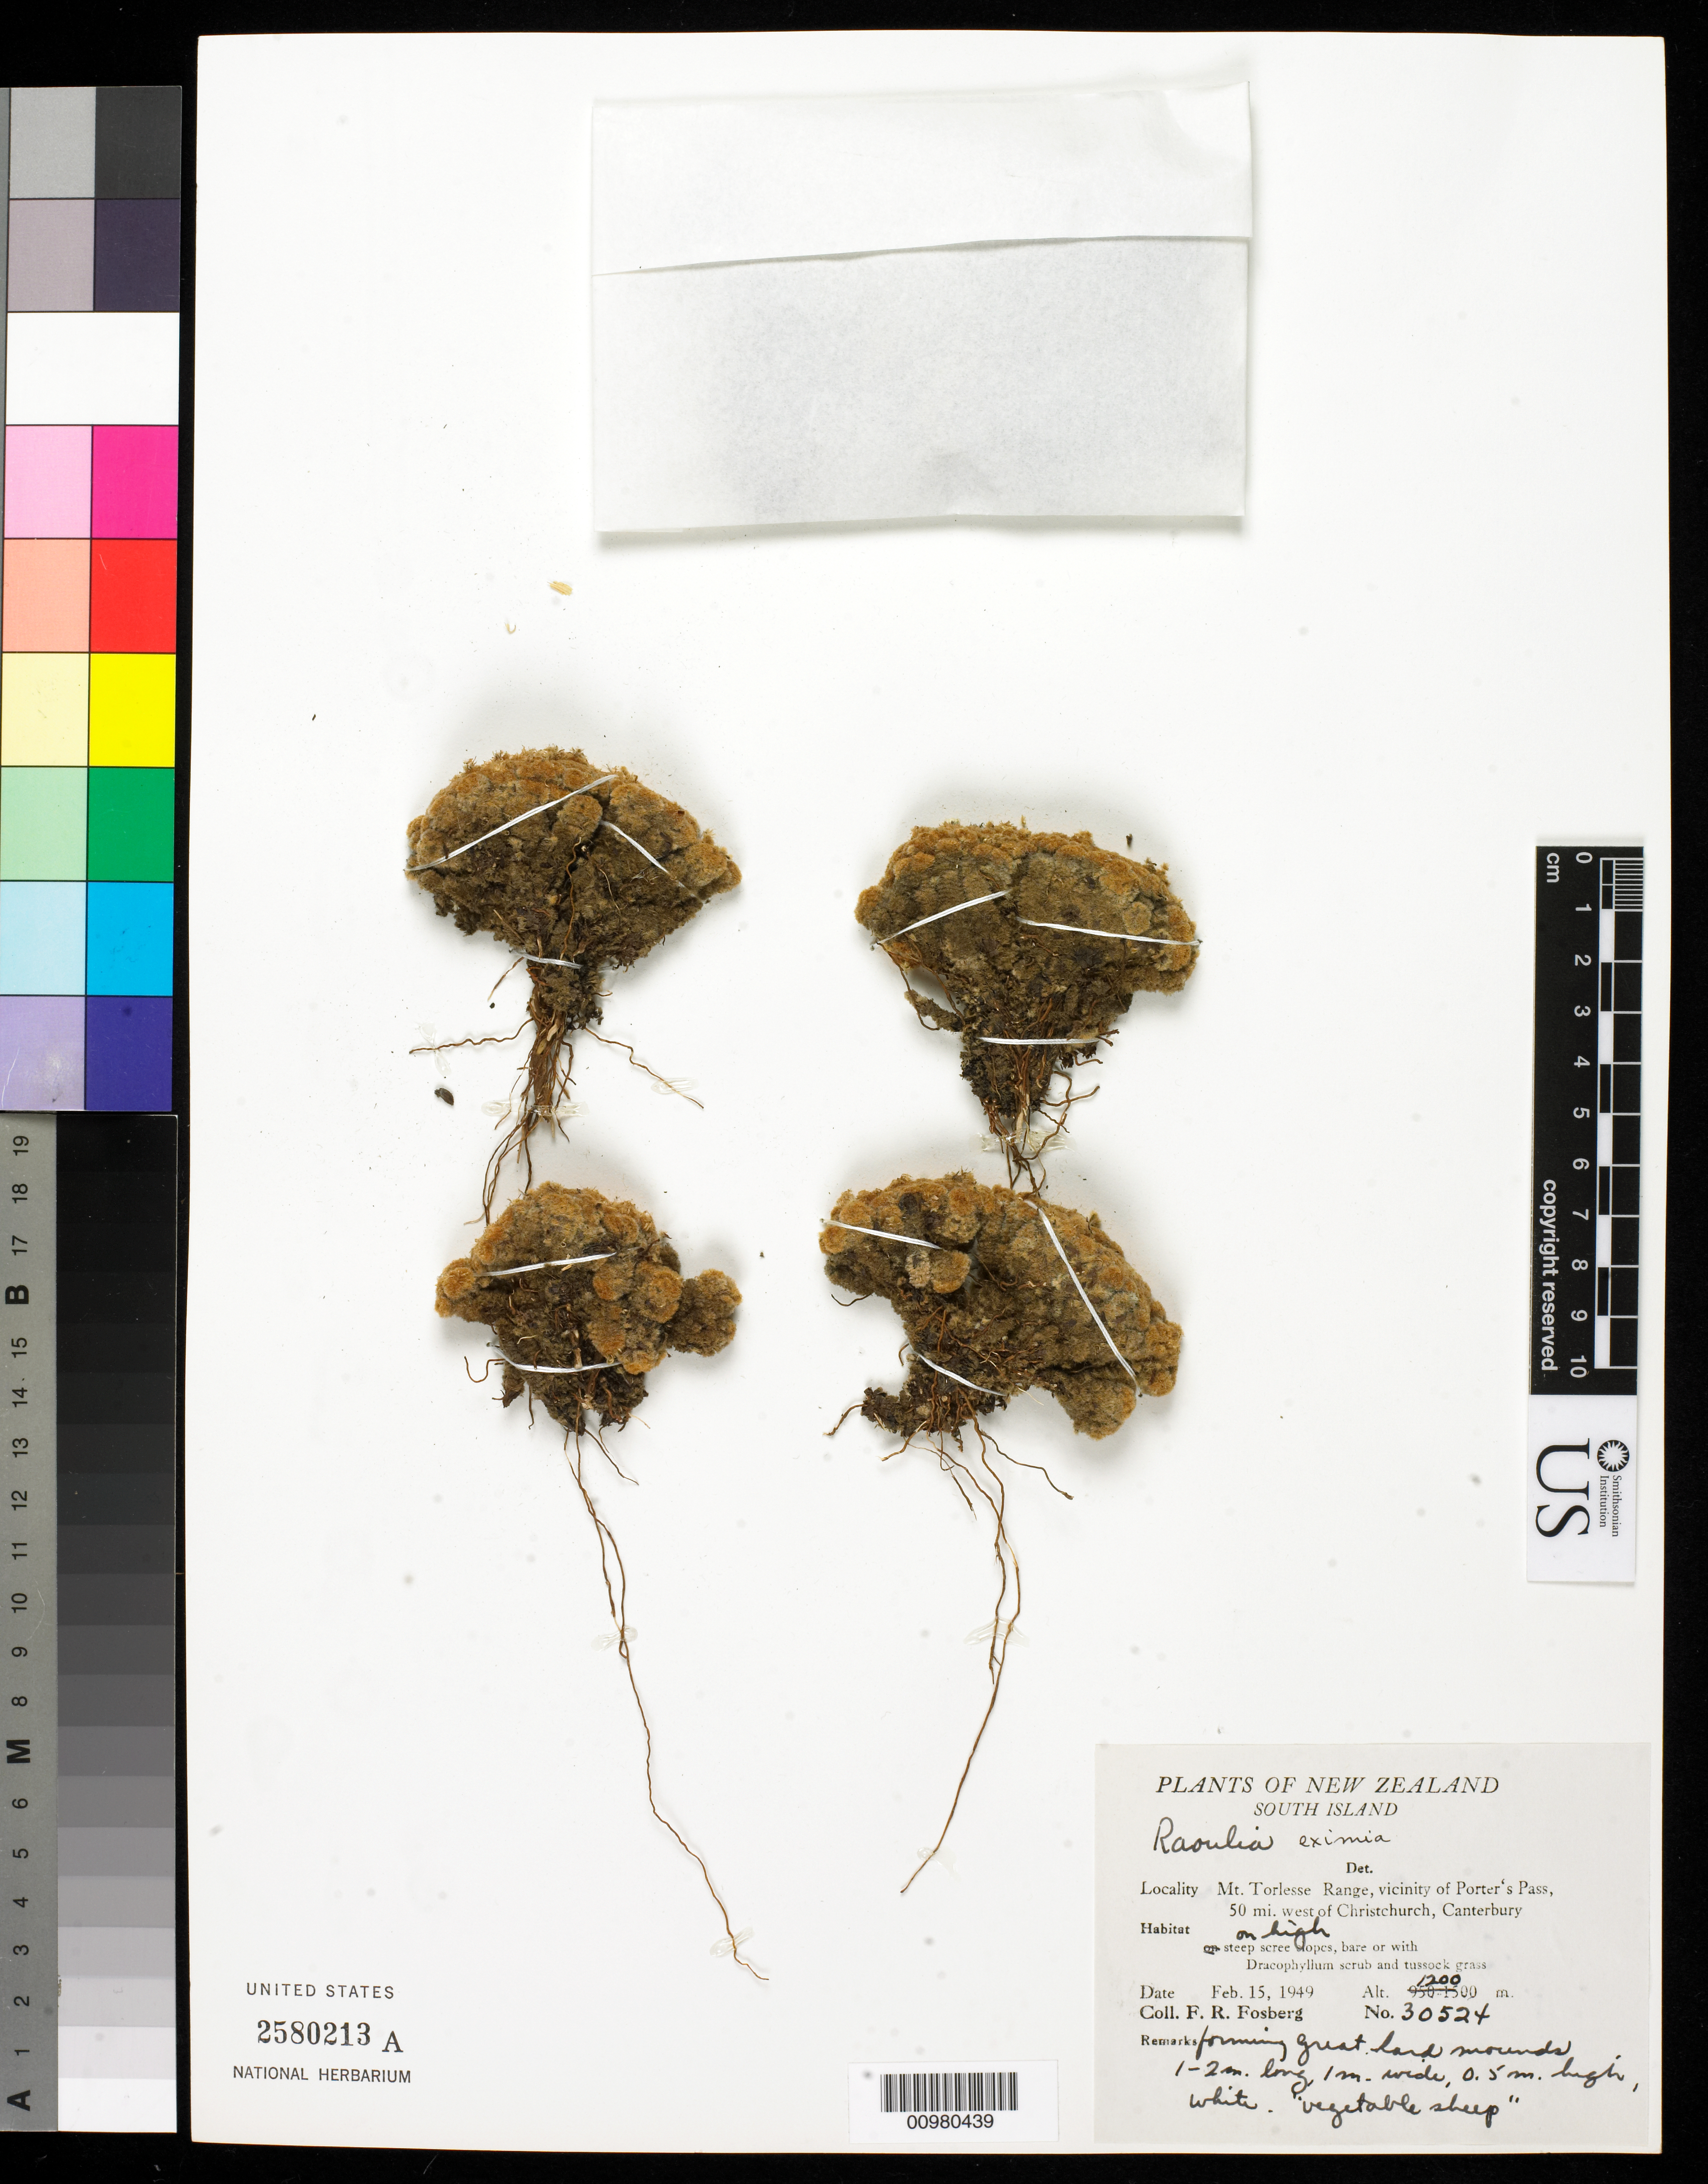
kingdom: Plantae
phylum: Tracheophyta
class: Magnoliopsida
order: Asterales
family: Asteraceae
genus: Raoulia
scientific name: Raoulia eximia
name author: (Hook.)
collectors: F. R. Fosberg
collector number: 30524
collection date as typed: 15 Feb 1949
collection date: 1949-02-15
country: New Zealand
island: South Island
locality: Mt. Torlesse Range, civinity of Porter's Pass, 50 mi. west of Christchurch, Canterbury. On high steep scree slopes.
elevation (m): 1200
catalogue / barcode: US 2580213A